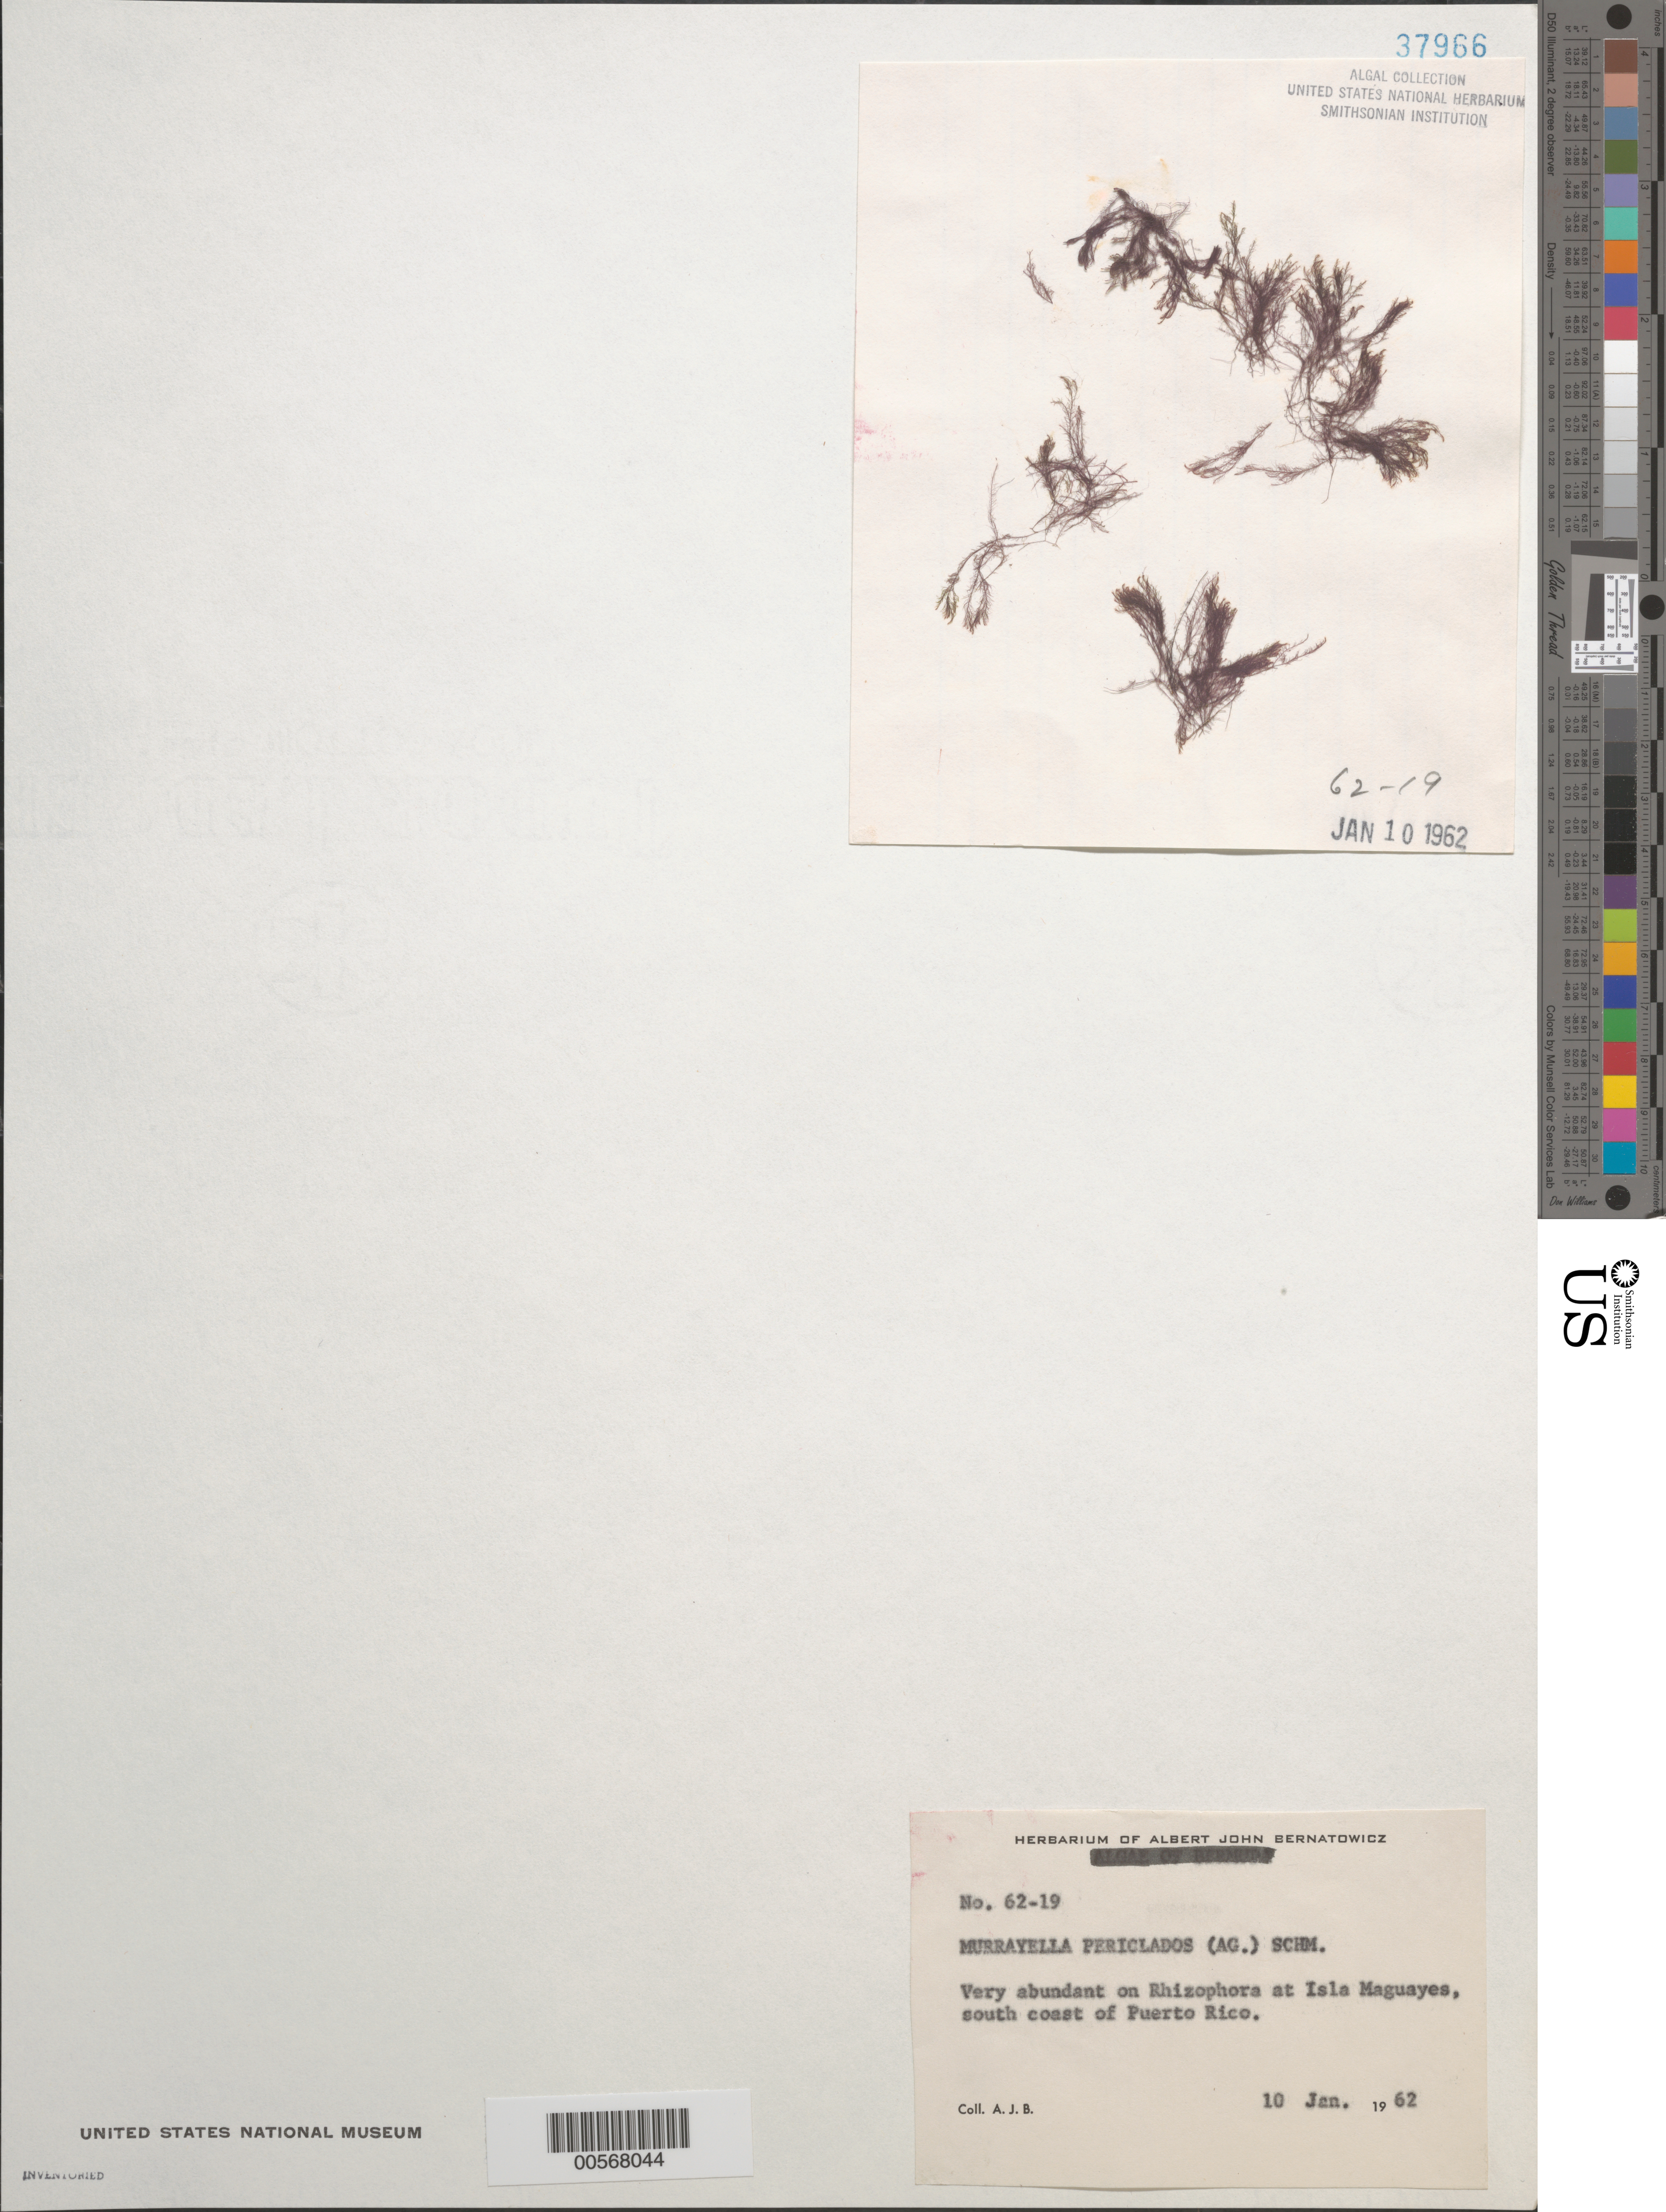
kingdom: Plantae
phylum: Rhodophyta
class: Florideophyceae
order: Ceramiales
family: Rhodomelaceae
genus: Murrayella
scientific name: Murrayella periclados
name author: (C. Agardh) F. Schmitz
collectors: A. Bernatowicz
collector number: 62-19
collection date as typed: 10 Jan 1962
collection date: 1962-01-10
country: Puerto Rico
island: Isla Maguayes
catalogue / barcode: US 37966